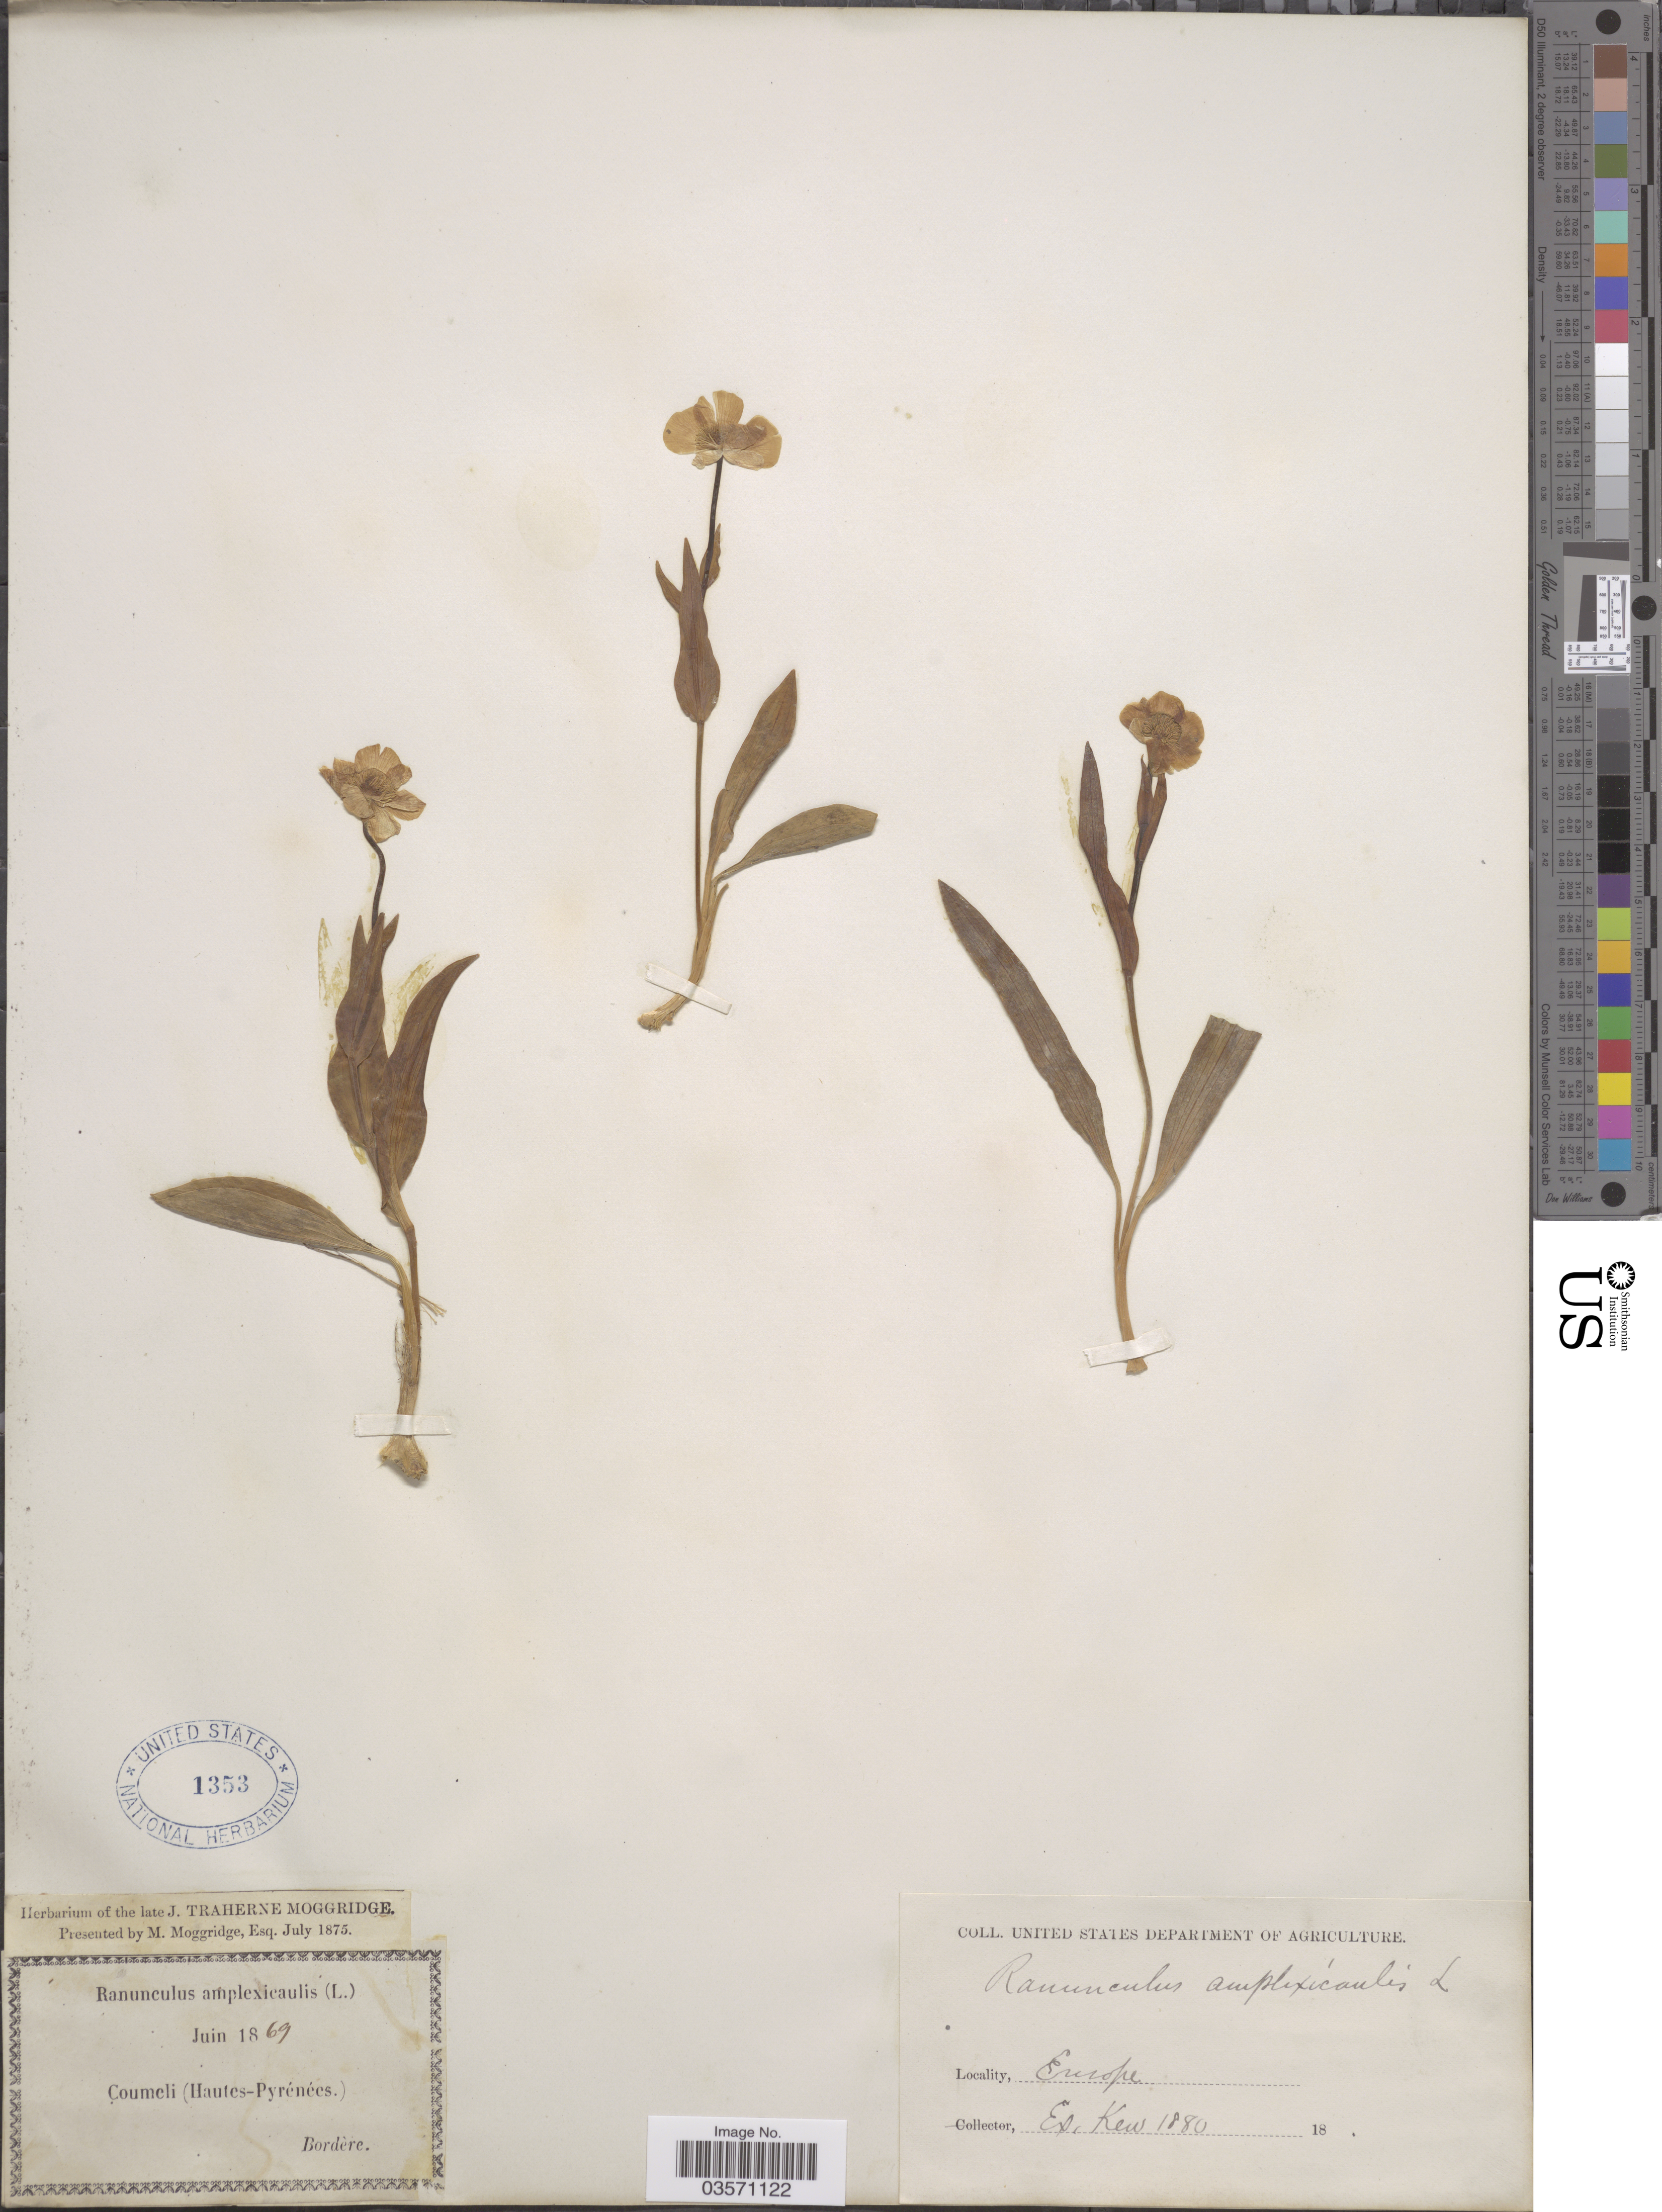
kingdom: Plantae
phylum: Tracheophyta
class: Magnoliopsida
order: Ranunculales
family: Ranunculaceae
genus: Ranunculus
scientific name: Ranunculus amplexicaulis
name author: L.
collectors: -. Bordère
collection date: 1869-06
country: France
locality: Coumeli (Hautes-Pyrénées).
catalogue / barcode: US 1353